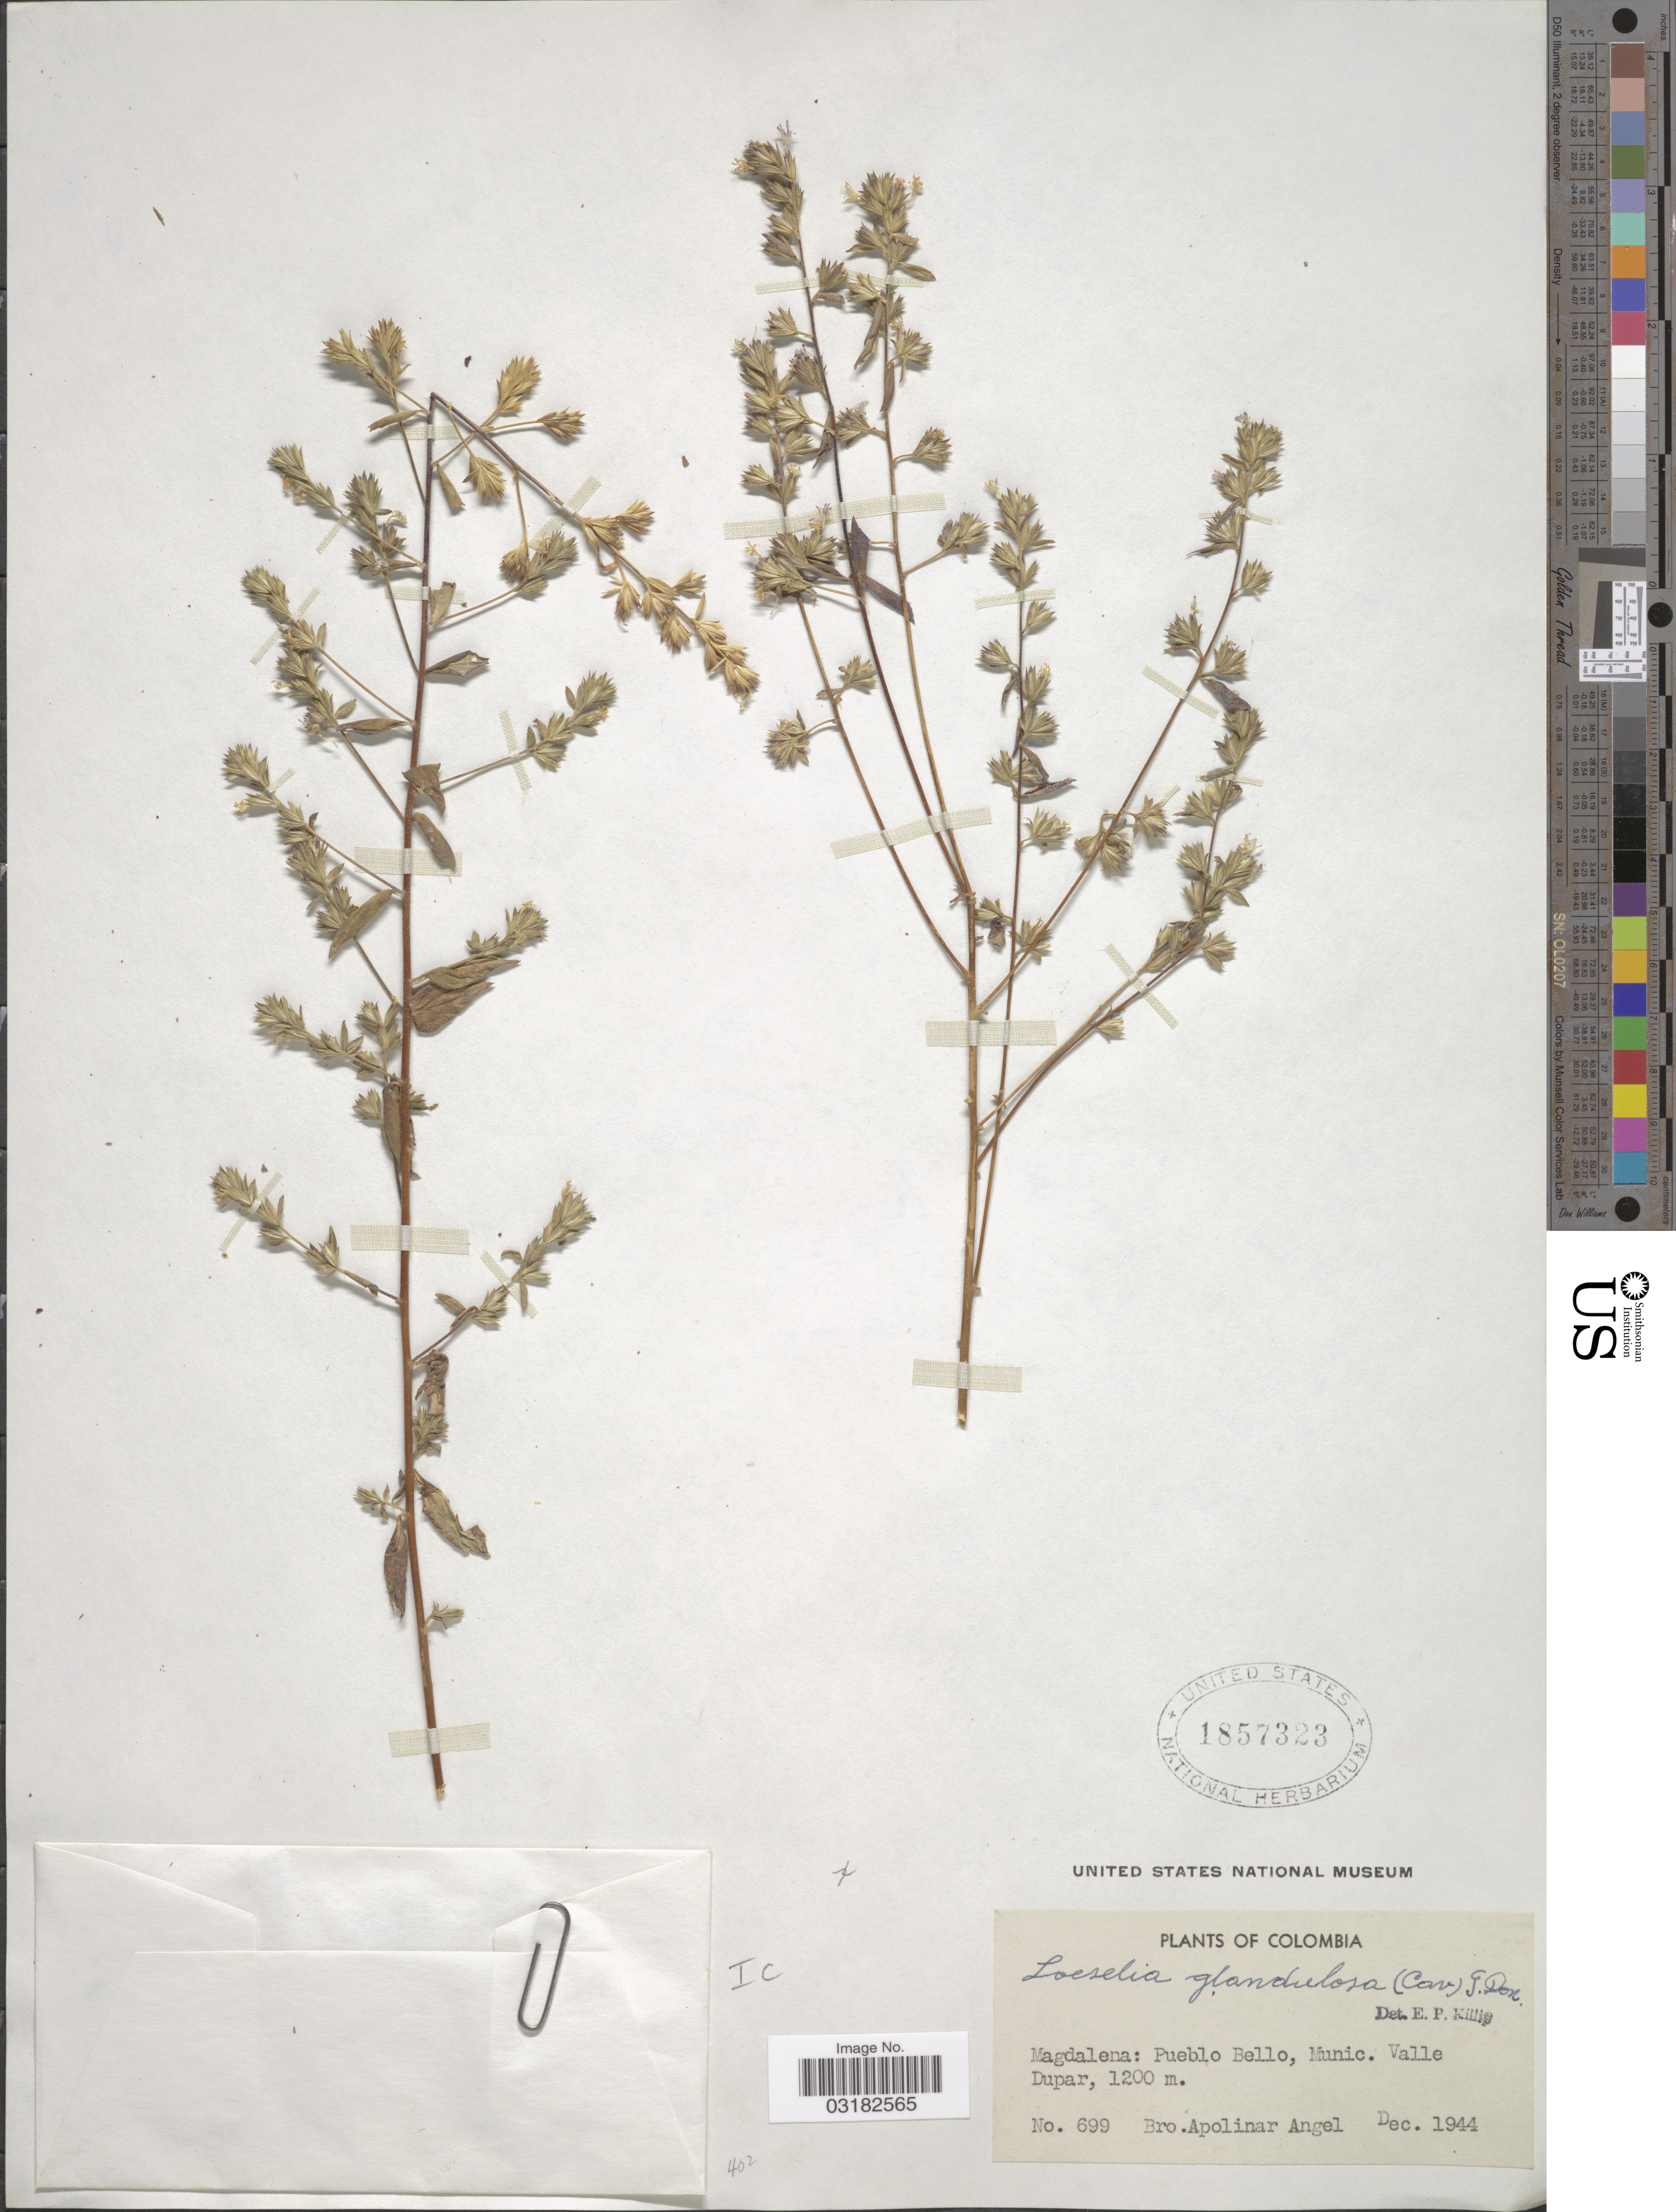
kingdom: Plantae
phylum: Tracheophyta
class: Magnoliopsida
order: Ericales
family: Polemoniaceae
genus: Loeselia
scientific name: Loeselia glandulosa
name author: (Cav.) G. Don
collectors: Bro. Apolinar A.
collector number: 699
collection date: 1944-12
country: Colombia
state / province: Magdalena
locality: Pueblo Bello, Munic. Valle Dupar.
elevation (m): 1200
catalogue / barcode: US 1857323